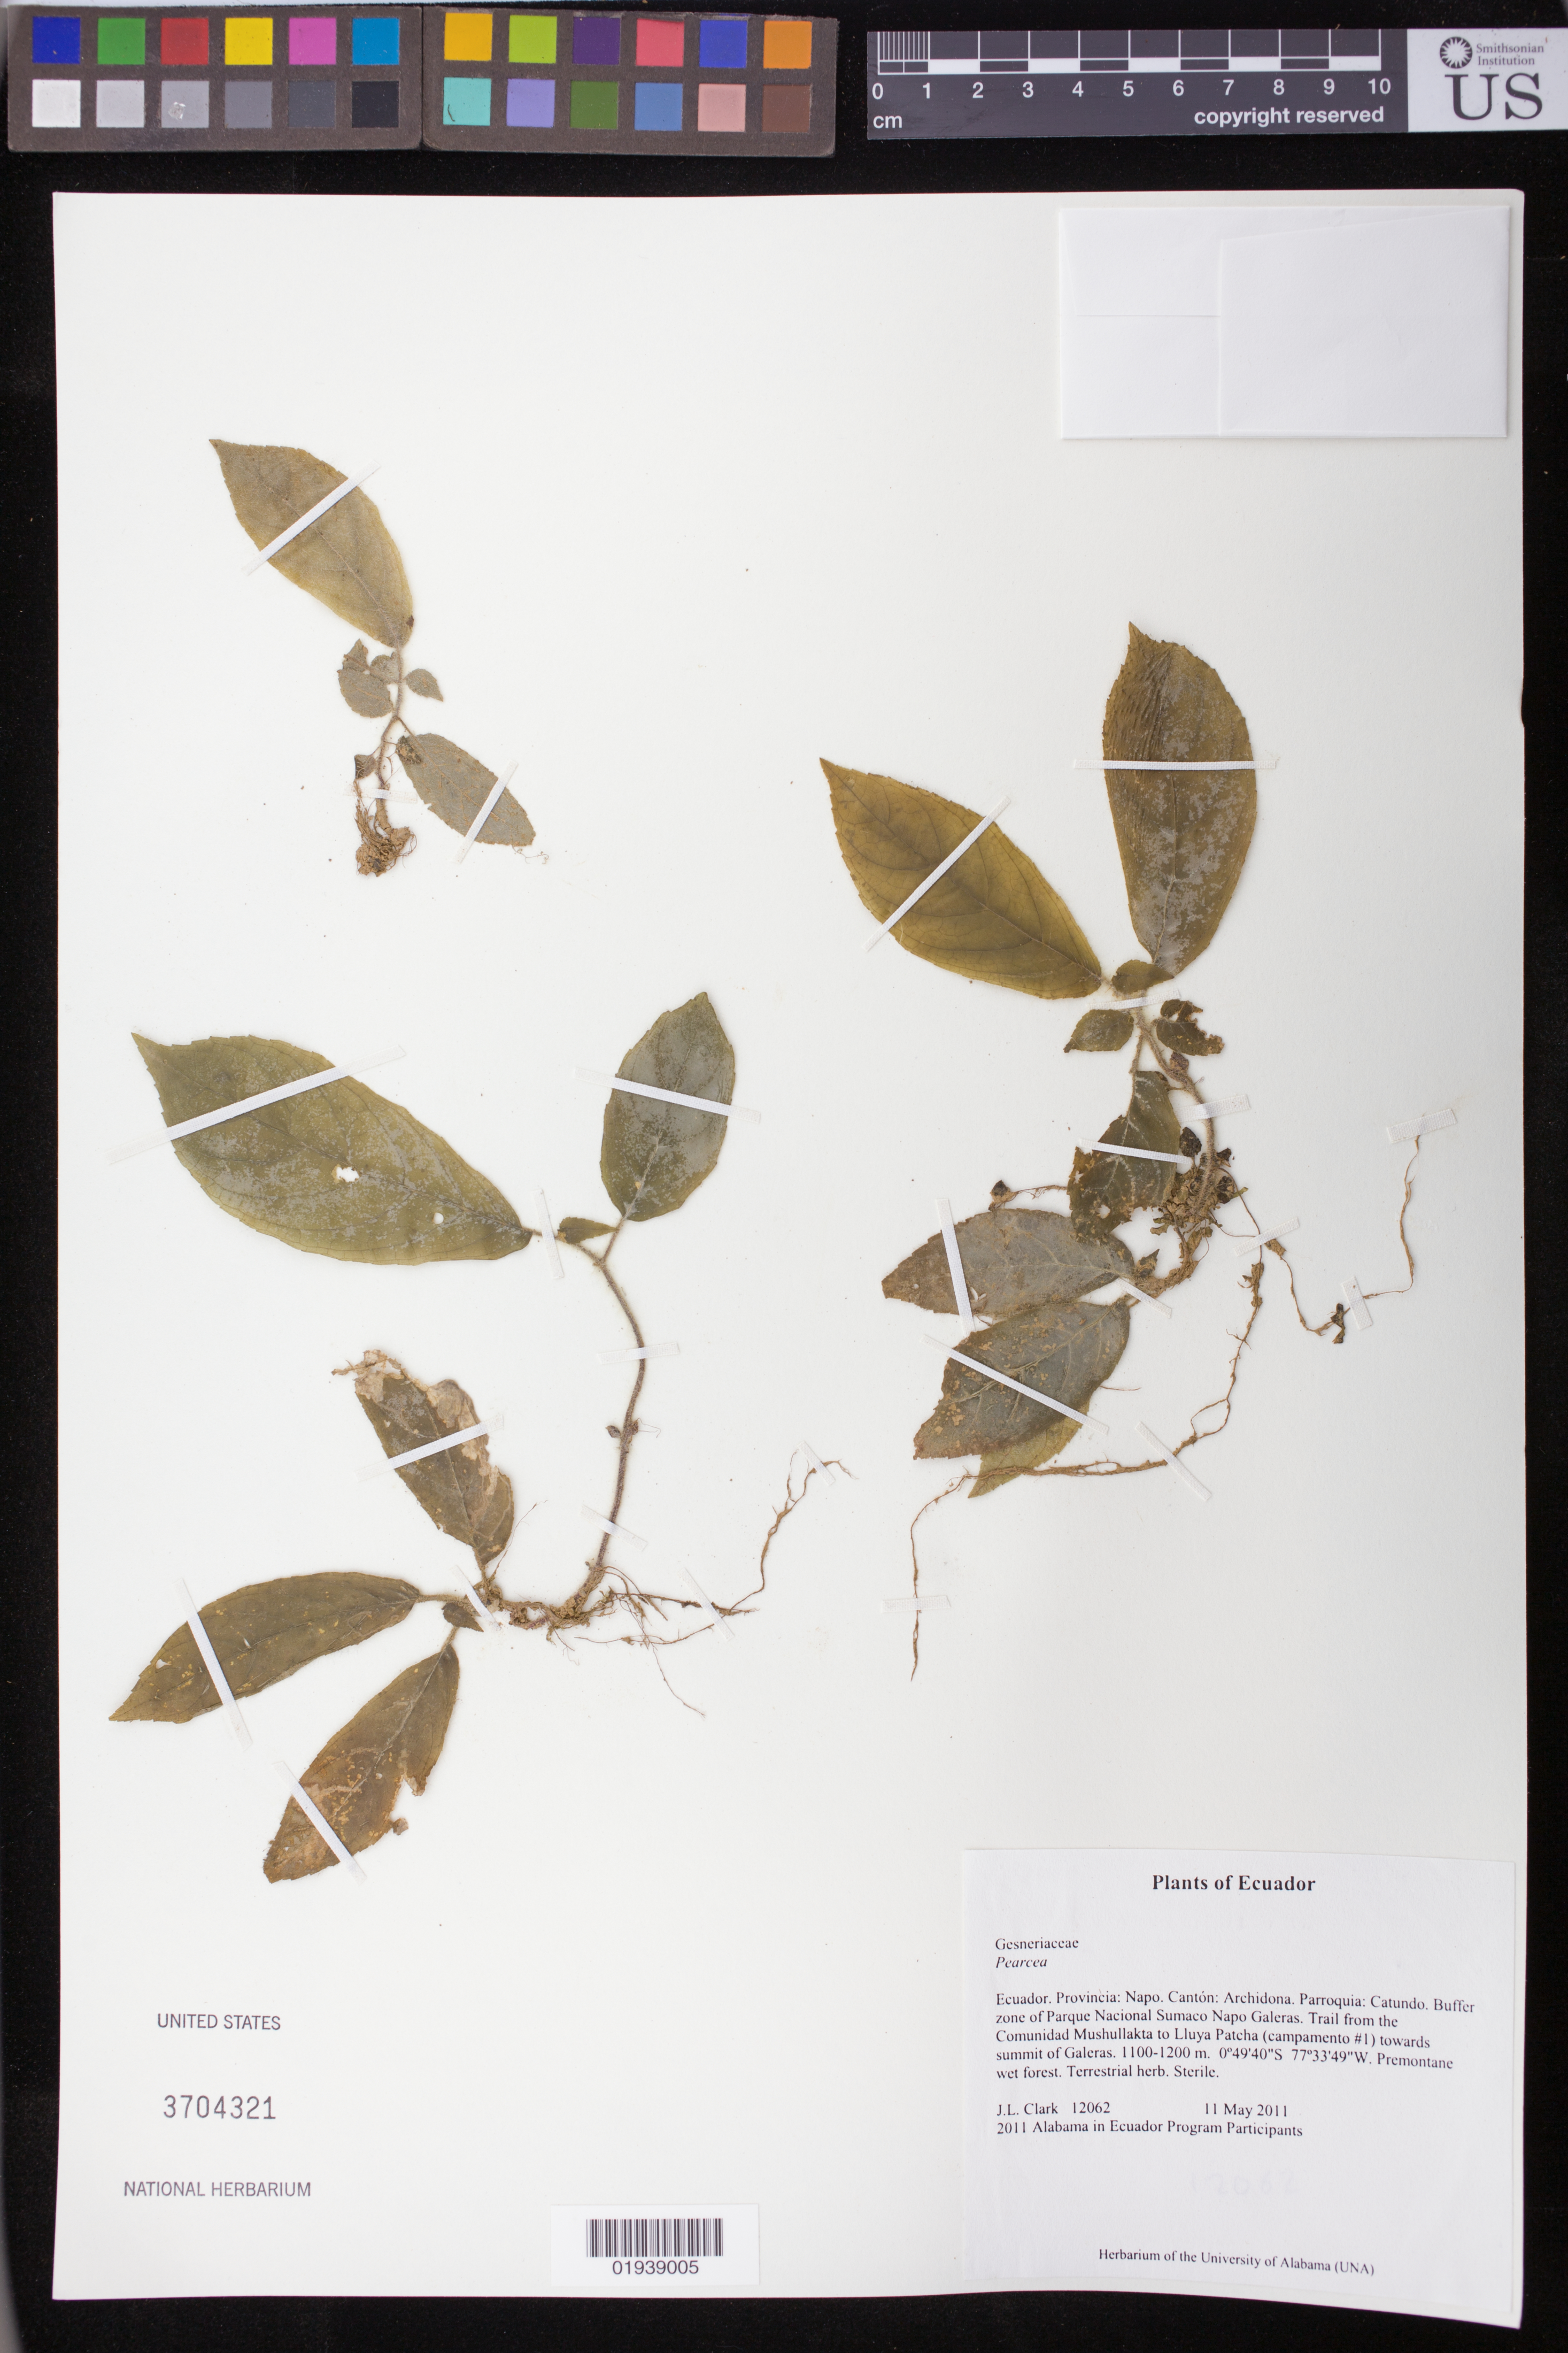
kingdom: Plantae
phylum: Tracheophyta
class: Magnoliopsida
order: Lamiales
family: Gesneriaceae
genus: Pearcea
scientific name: Pearcea hispidissima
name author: (Wiehler) L.P. Kvist & L.E. Skog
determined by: Skog, Laurence E.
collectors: J. L. Clark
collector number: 12062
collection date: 2011-05-11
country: Ecuador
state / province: Napo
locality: Canton Archidona, Parroquia Catundo, Buffer zone of Parque National Sumaco Napo Galeras. Trail from the Communidad Mushullakta to Lluya Patcha (campamento #1) towards summit of Galeras.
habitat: Premontane wet forest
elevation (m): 1100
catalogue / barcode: US 3704321